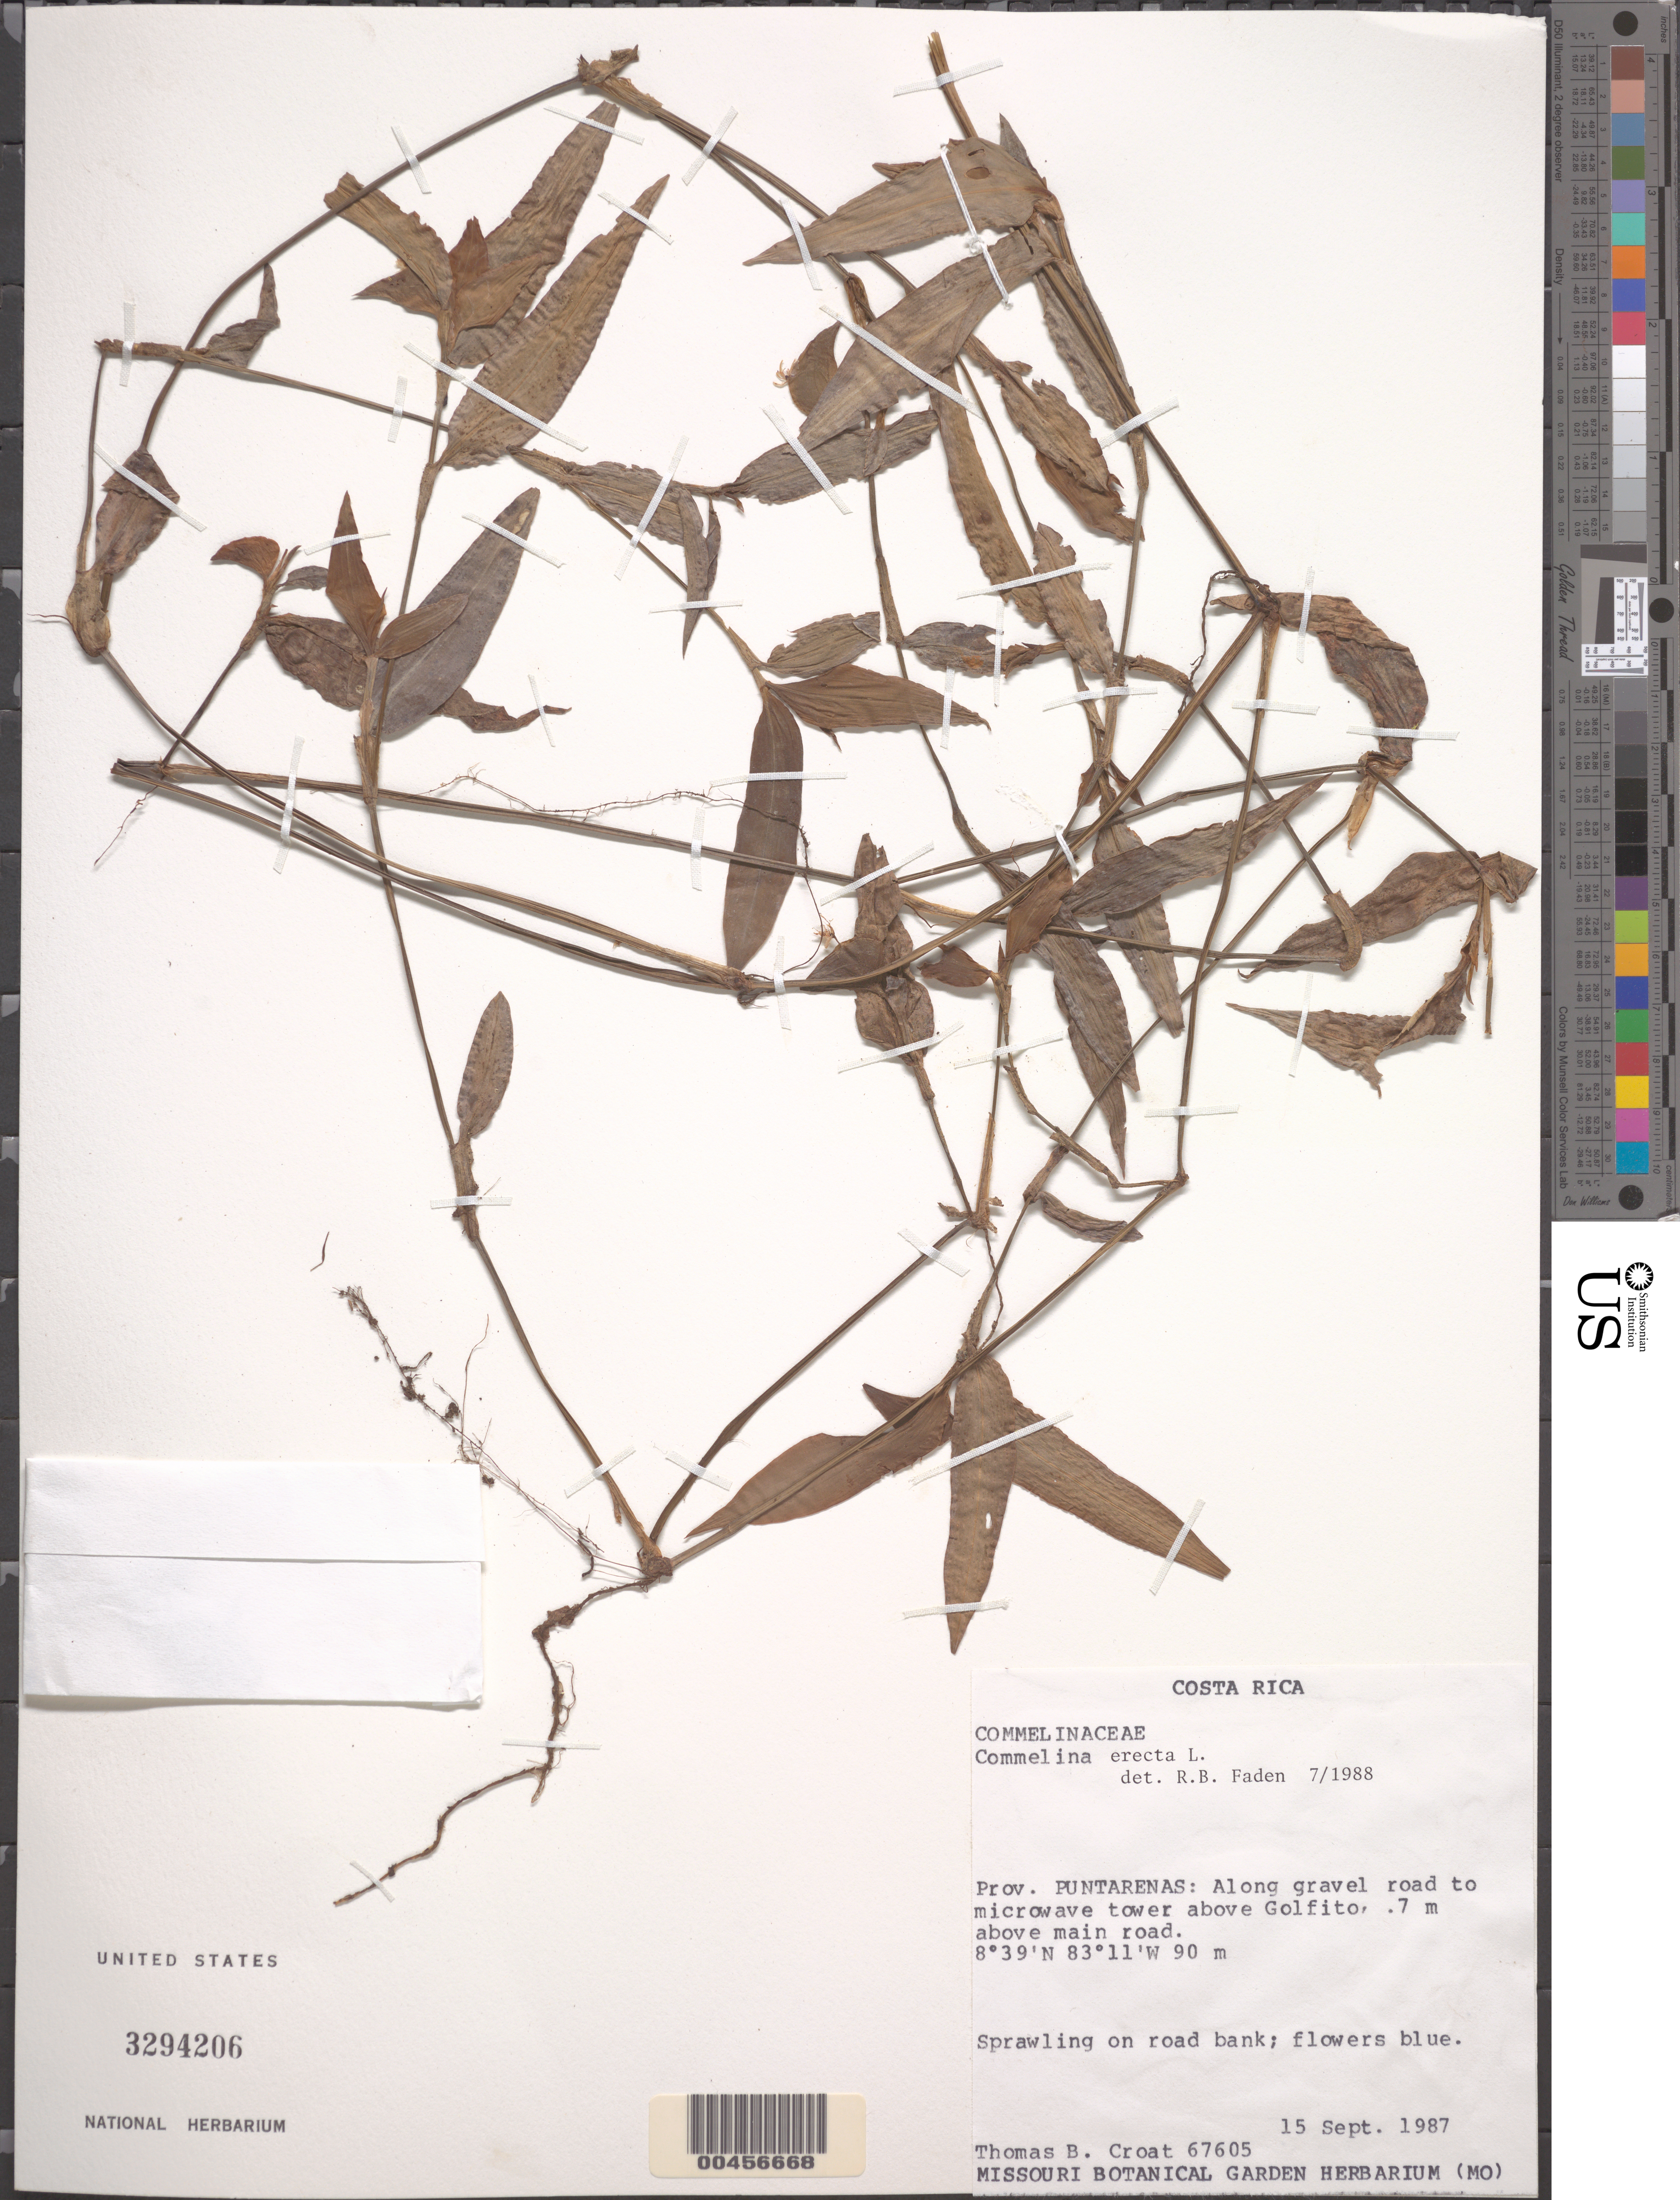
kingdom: Plantae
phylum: Tracheophyta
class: Liliopsida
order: Commelinales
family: Commelinaceae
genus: Commelina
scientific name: Commelina erecta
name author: L.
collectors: T. B. Croat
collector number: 67605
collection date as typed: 15 Sep 1987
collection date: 1987-09-15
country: Costa Rica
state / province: Puntarenas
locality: Golfito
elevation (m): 90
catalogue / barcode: US 3294206